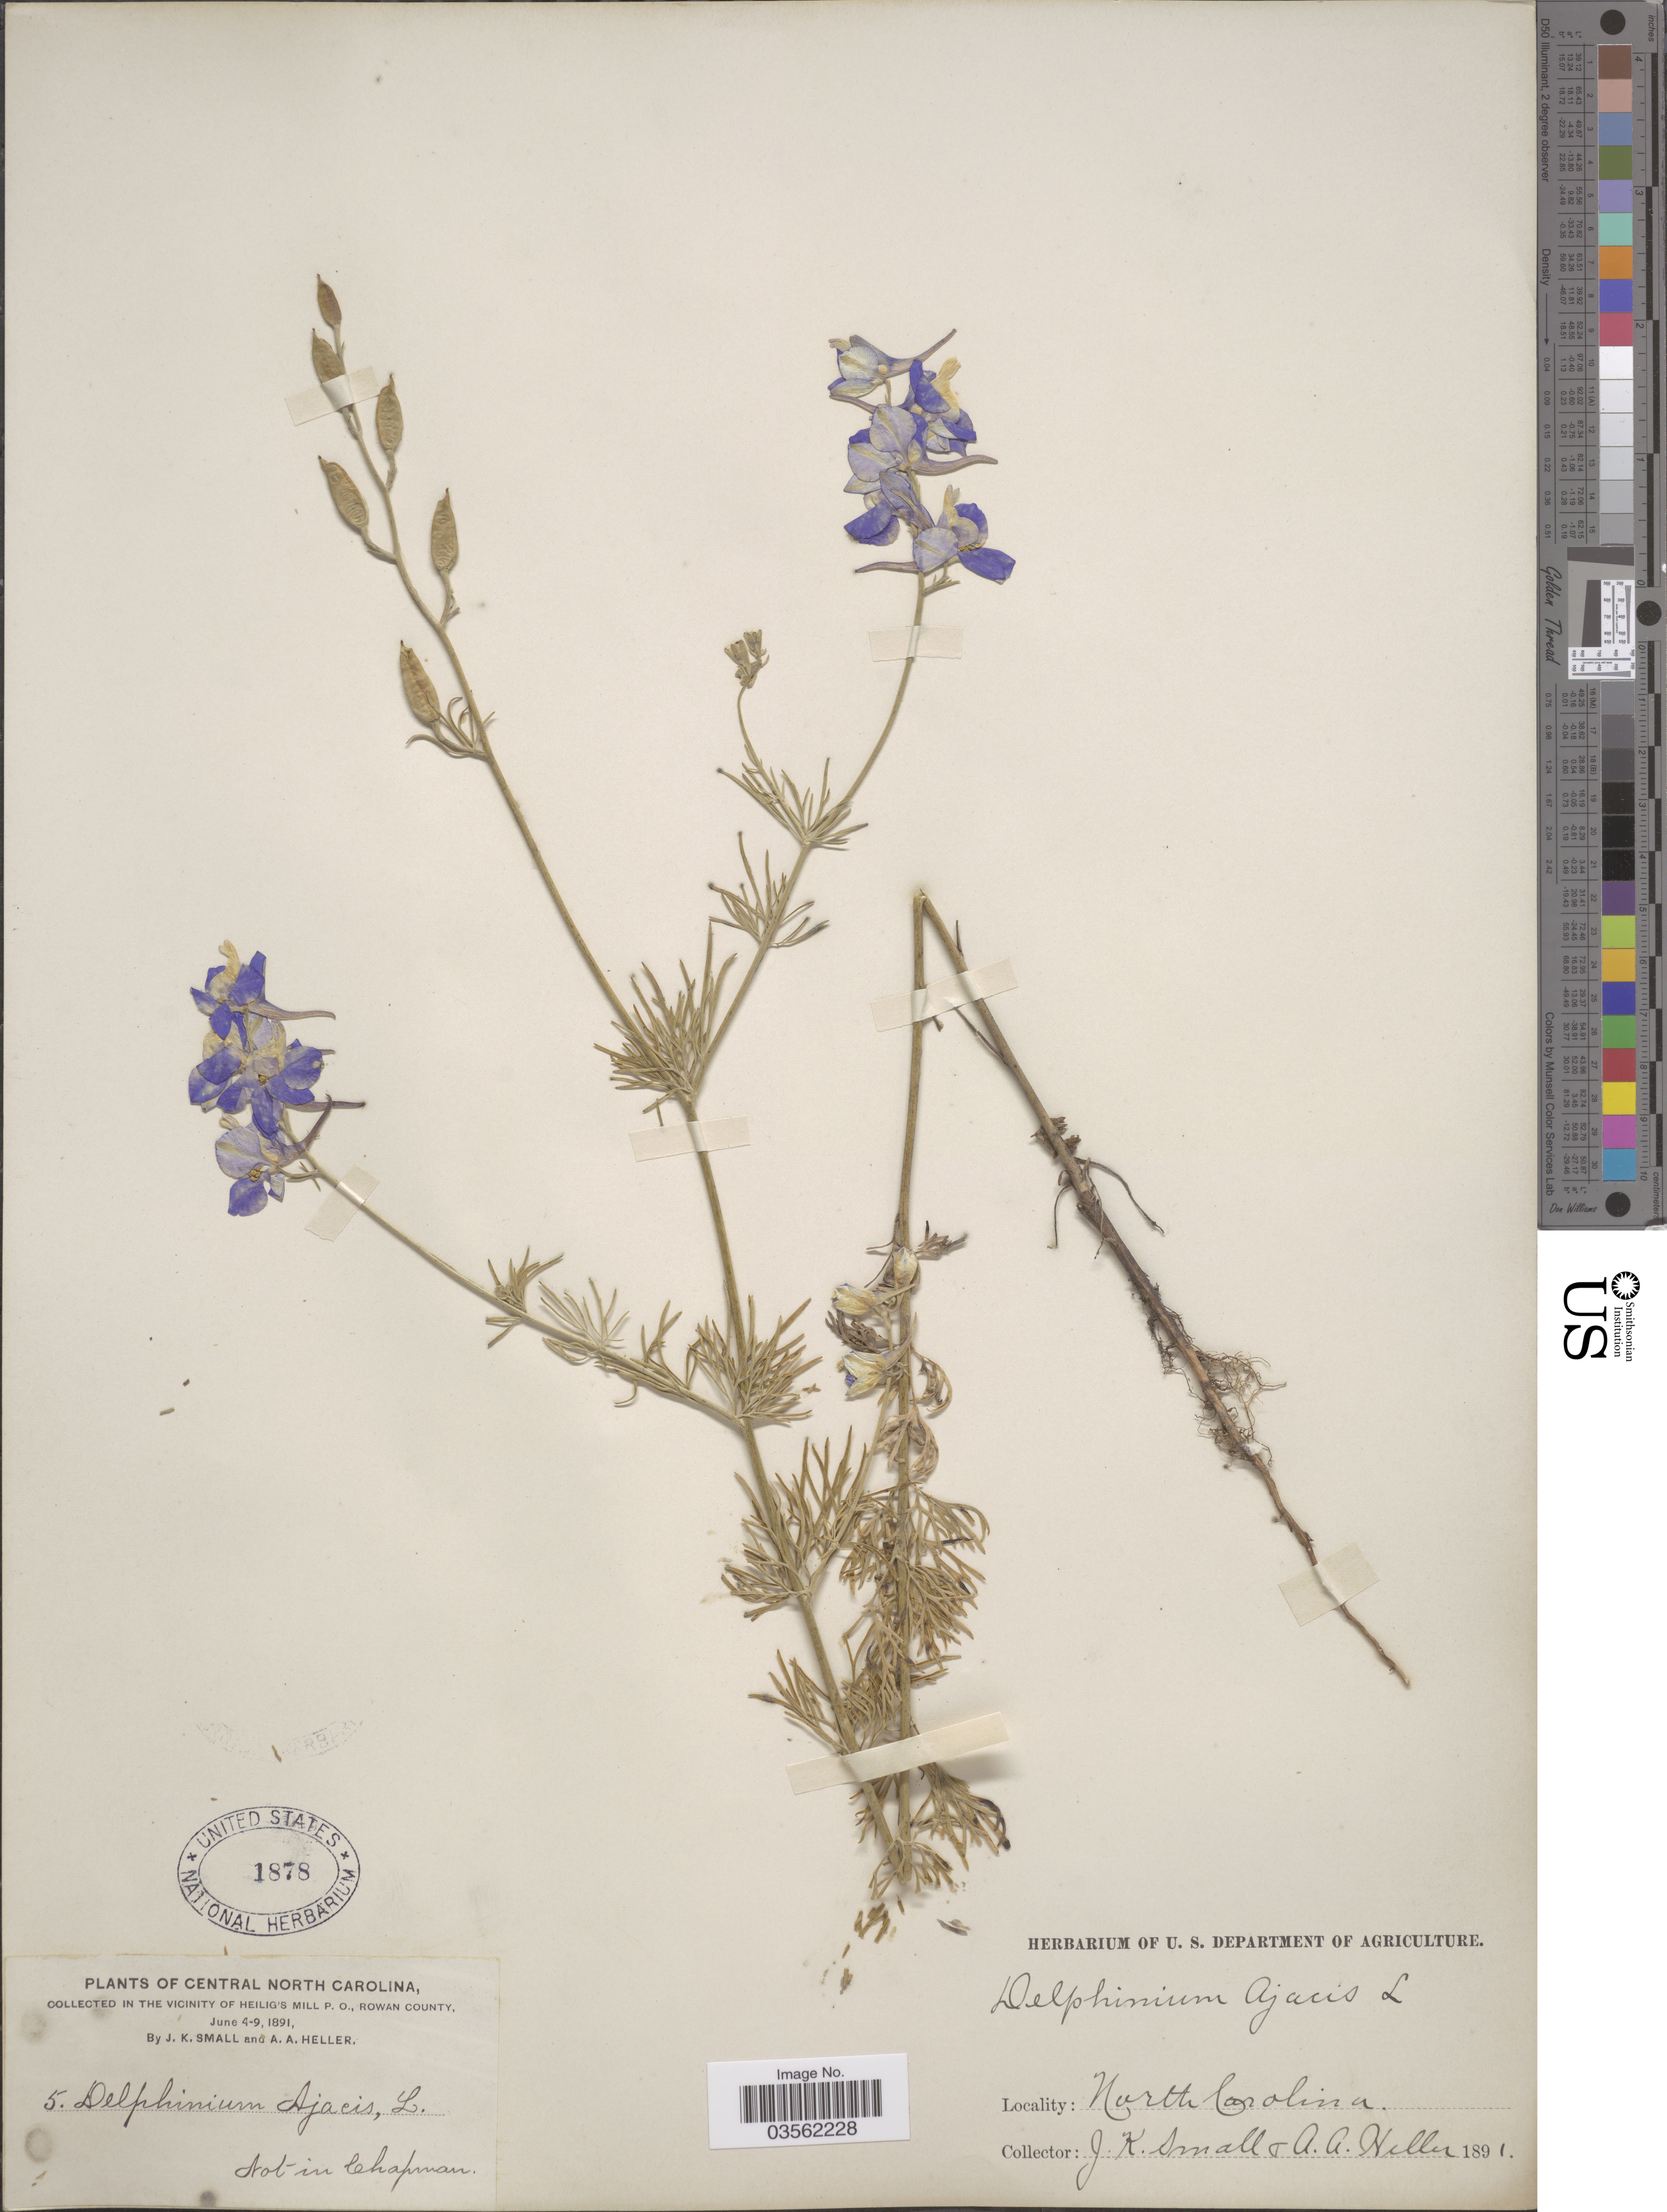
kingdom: Plantae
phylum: Tracheophyta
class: Magnoliopsida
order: Ranunculales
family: Ranunculaceae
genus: Delphinium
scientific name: Delphinium ajacis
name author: L.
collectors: J. K. Small & A. A. Heller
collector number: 5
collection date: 1891-06-04/1891-06-09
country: United States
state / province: North Carolina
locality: Central North Carolina. The vicinity of Heilig's Mill P. O., Rowan County.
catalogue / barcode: US 1878